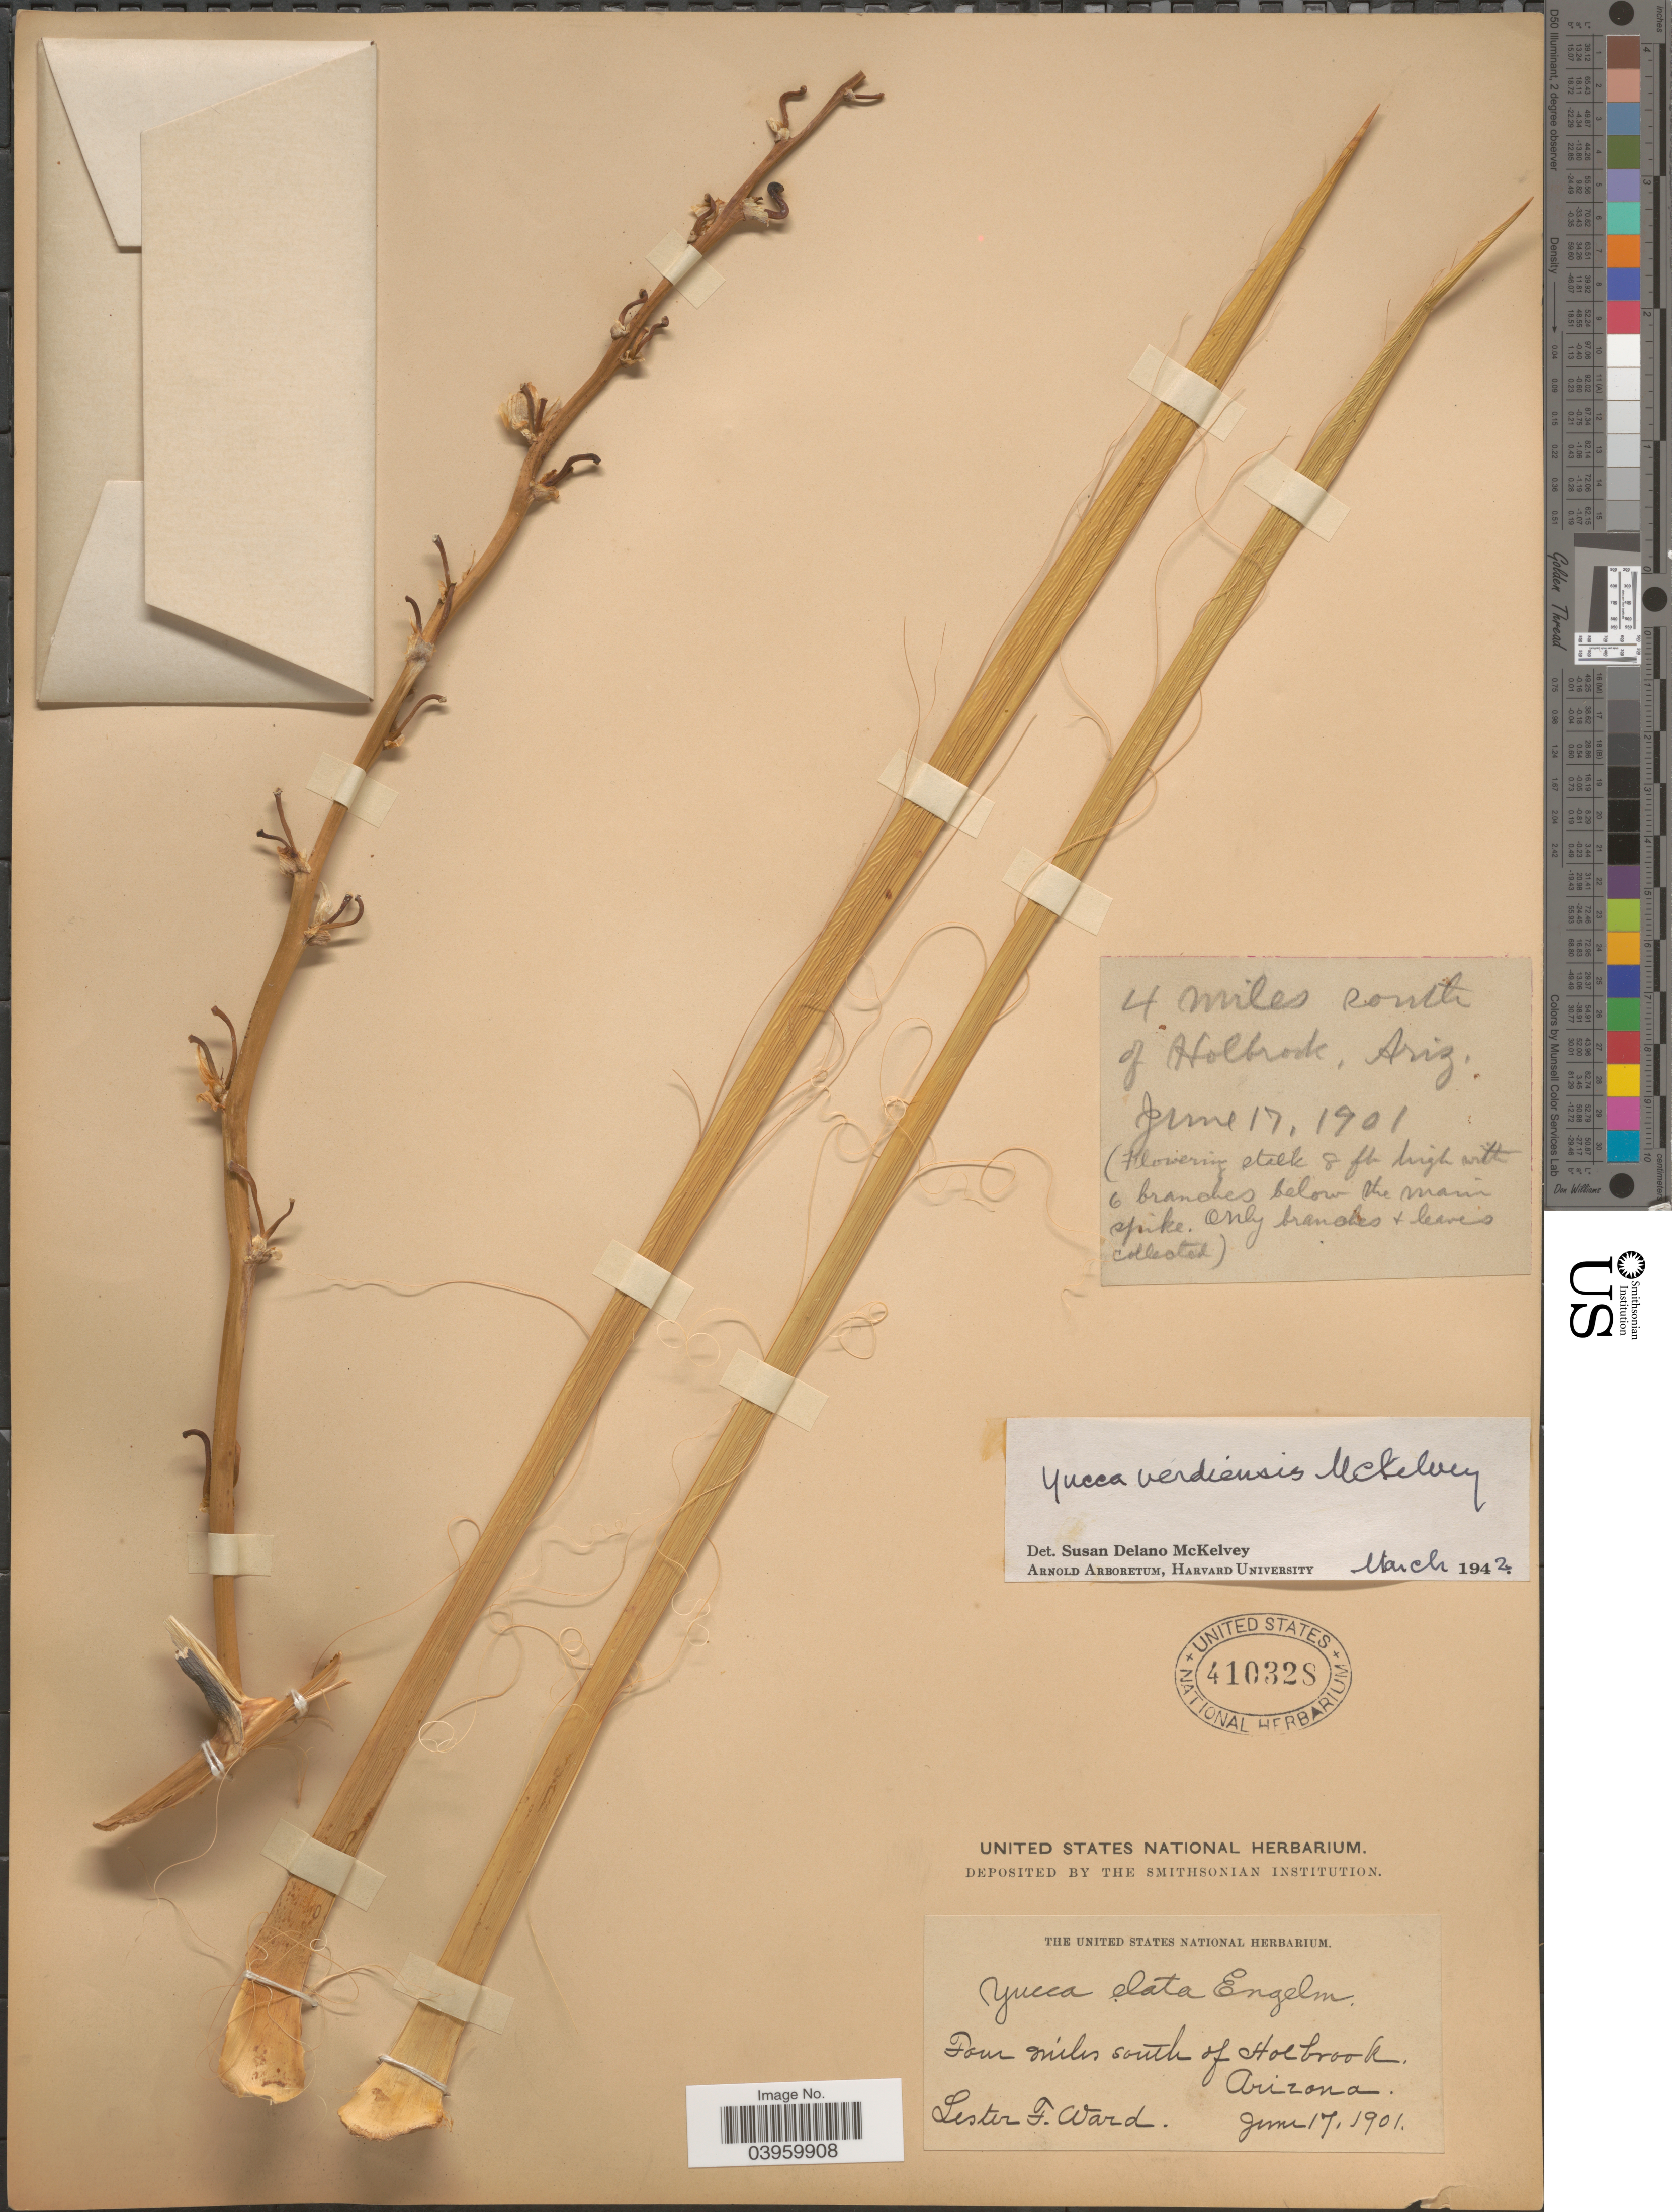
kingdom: Plantae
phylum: Tracheophyta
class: Liliopsida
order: Asparagales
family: Asparagaceae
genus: Yucca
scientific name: Yucca elata var. verdiensis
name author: (McKelvey) Reveal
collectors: L. F. Ward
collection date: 1901-06-17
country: United States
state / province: Arizona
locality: Four miles south of Holbrook.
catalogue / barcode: US 410328